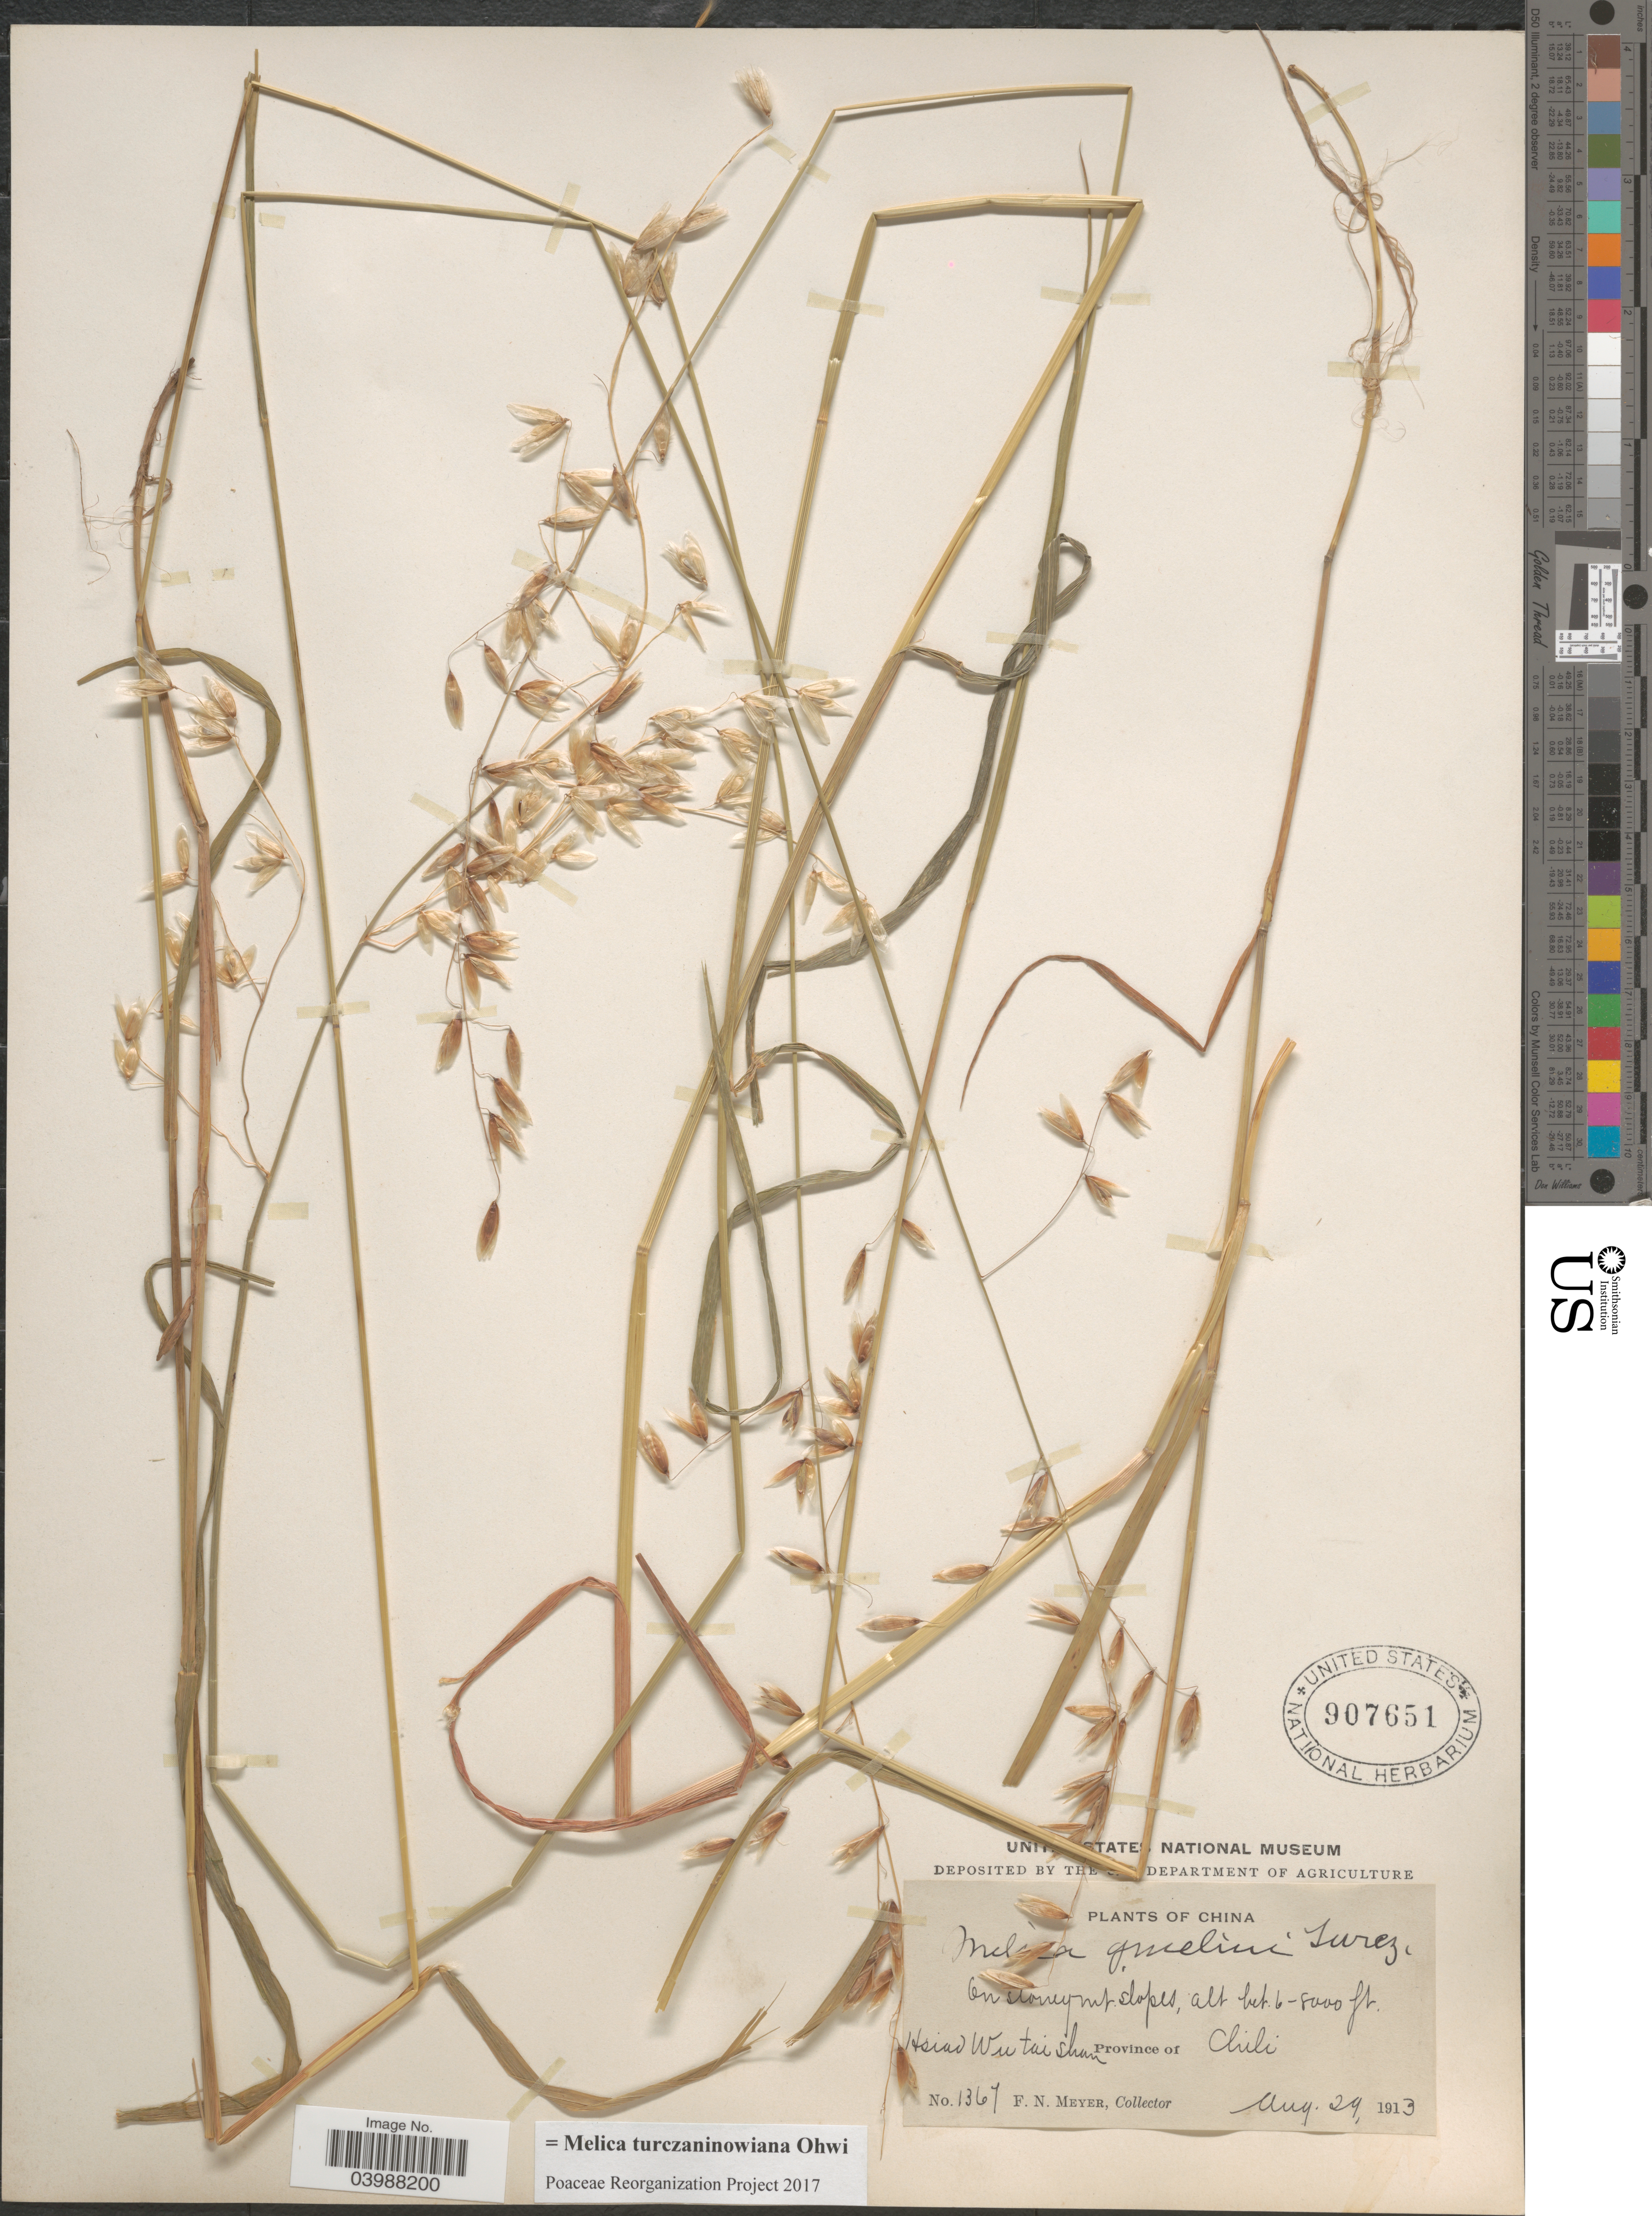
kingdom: Plantae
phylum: Tracheophyta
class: Liliopsida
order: Poales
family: Poaceae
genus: Melica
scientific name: Melica turczaninowiana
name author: Ohwi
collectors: F. N. Meyer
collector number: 1367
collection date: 1913-08-29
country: China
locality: Hsiad Wu tai Shan. Province of Chili.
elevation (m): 1829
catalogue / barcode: US 907651